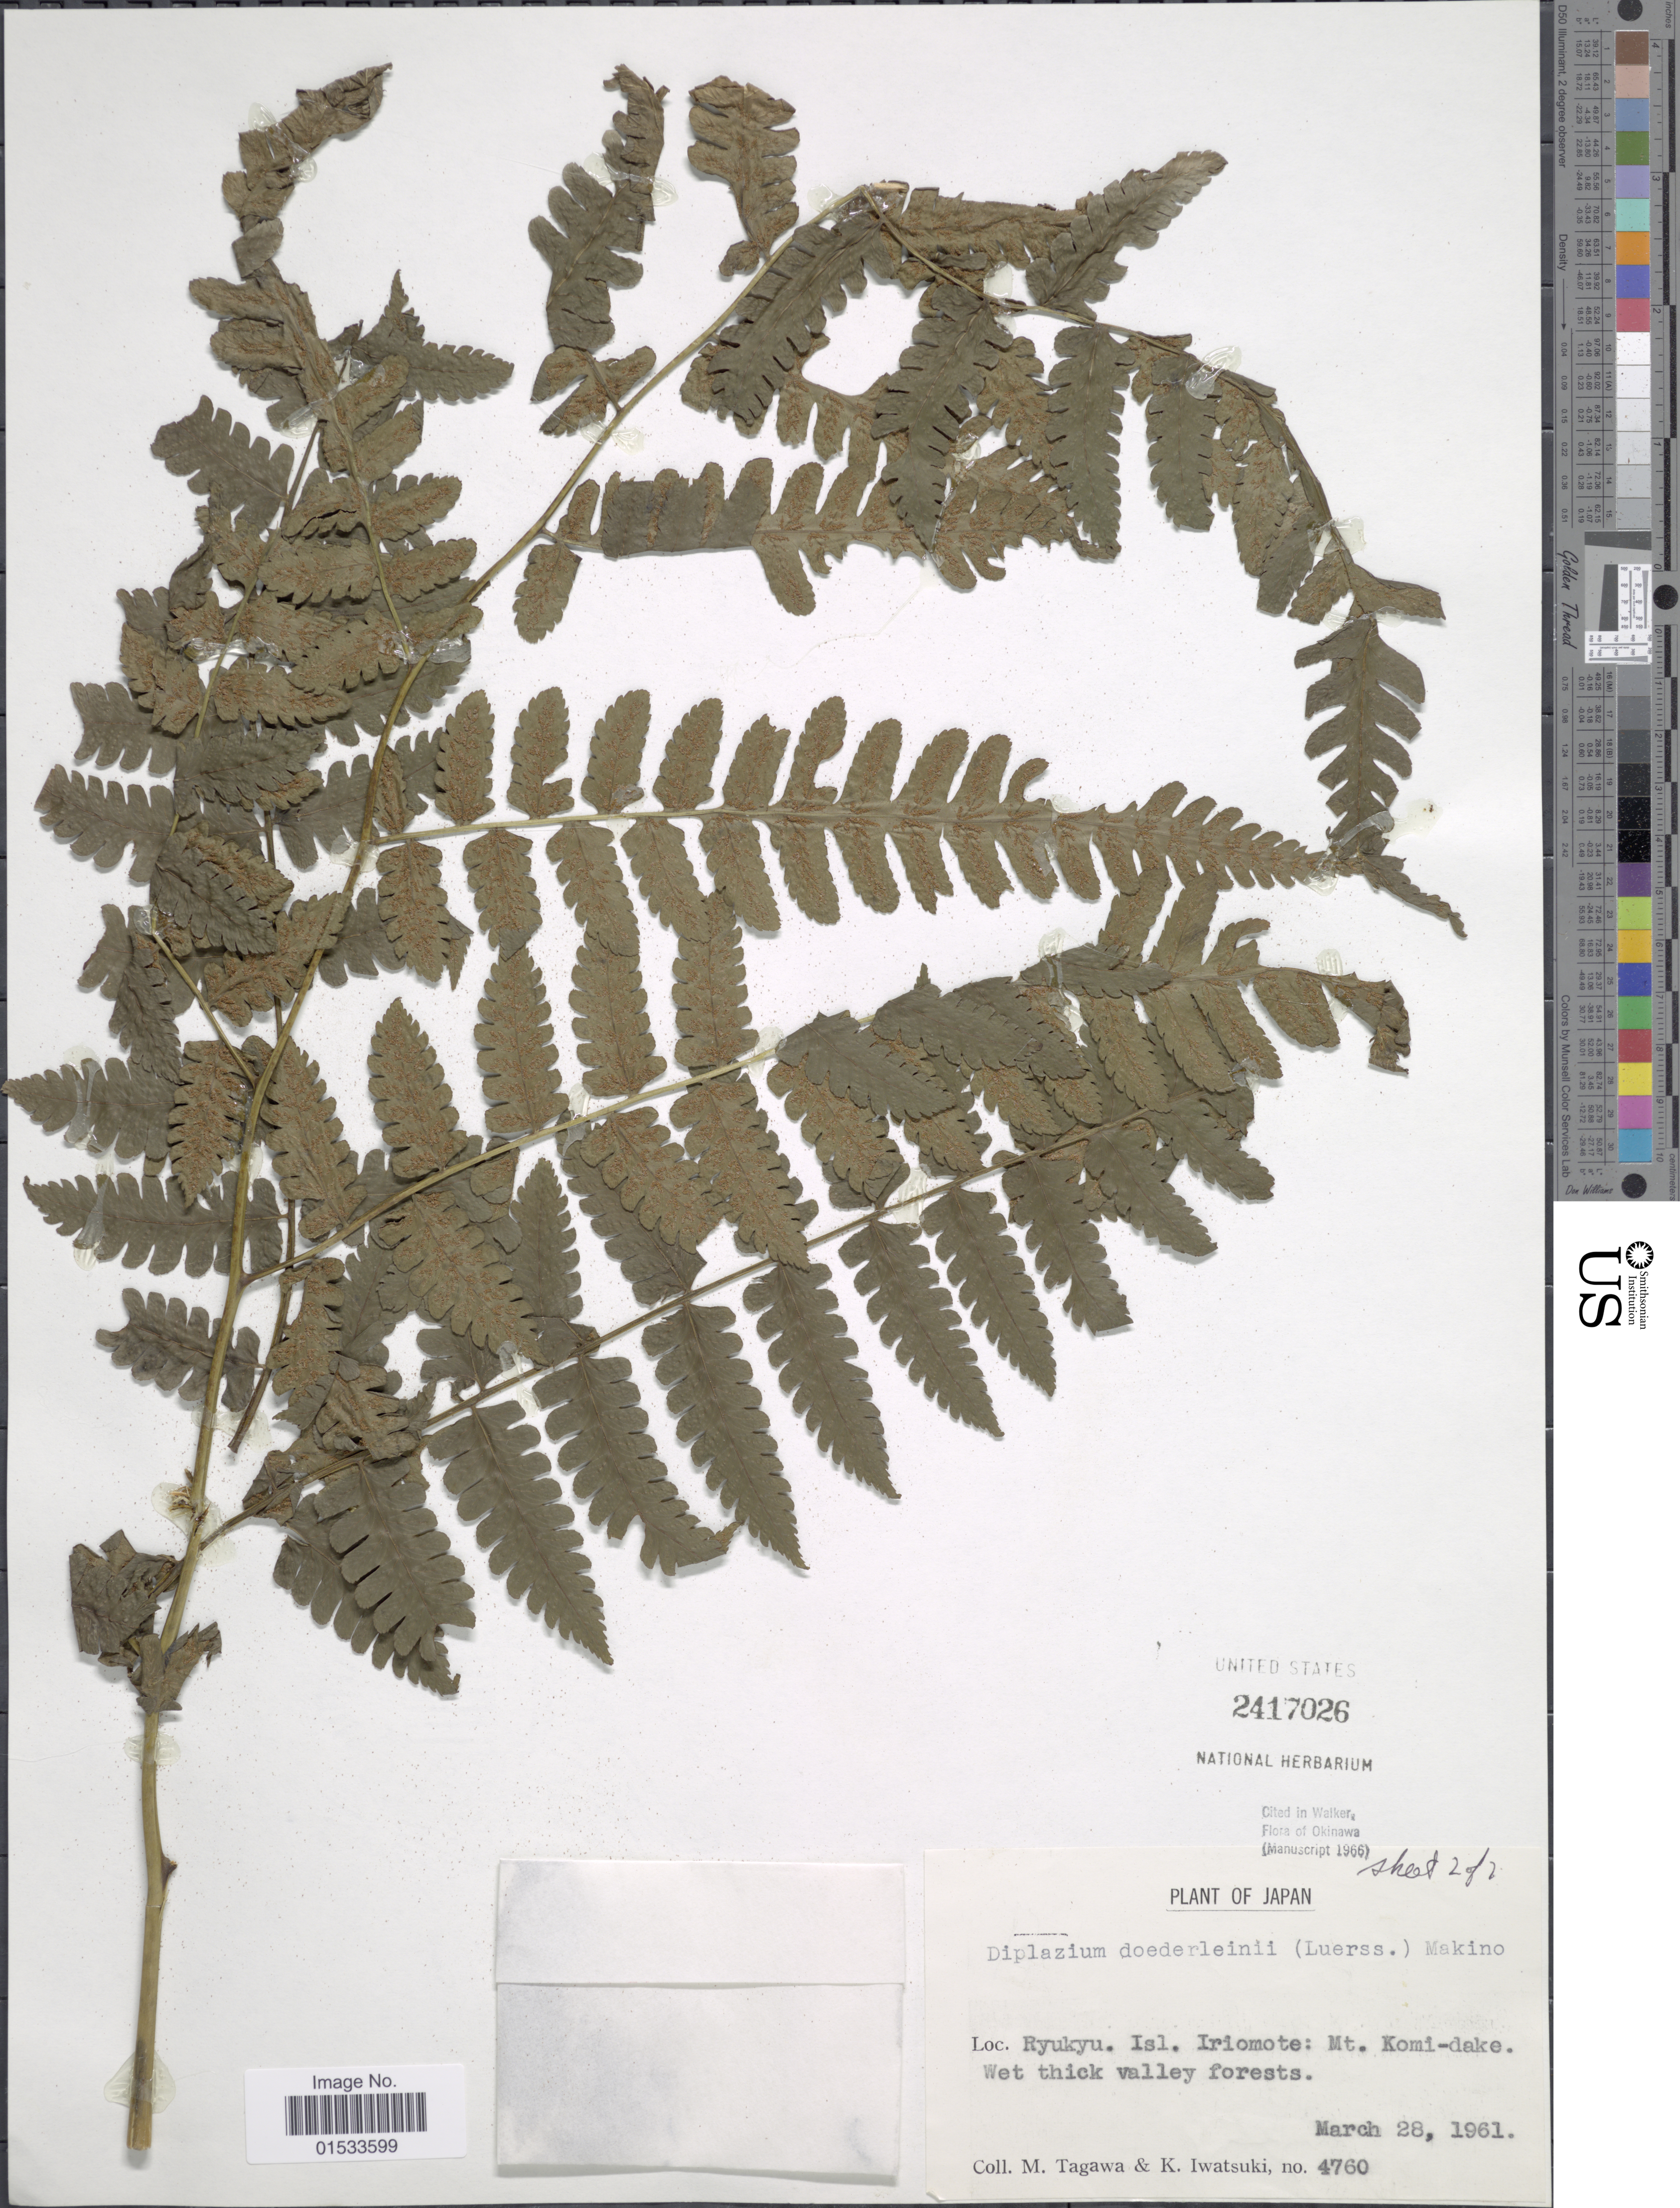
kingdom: Plantae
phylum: Tracheophyta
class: Polypodiopsida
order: Polypodiales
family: Athyriaceae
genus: Diplazium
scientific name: Diplazium doederleinii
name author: (Luerss.) Makino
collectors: M. Tagawa & K. Iwatsuki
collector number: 4760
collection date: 1961-03-28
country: Japan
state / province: Okinawa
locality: Ryukyu, Isl. Iriomote: Mt. Komi-dake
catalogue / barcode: US 2417026